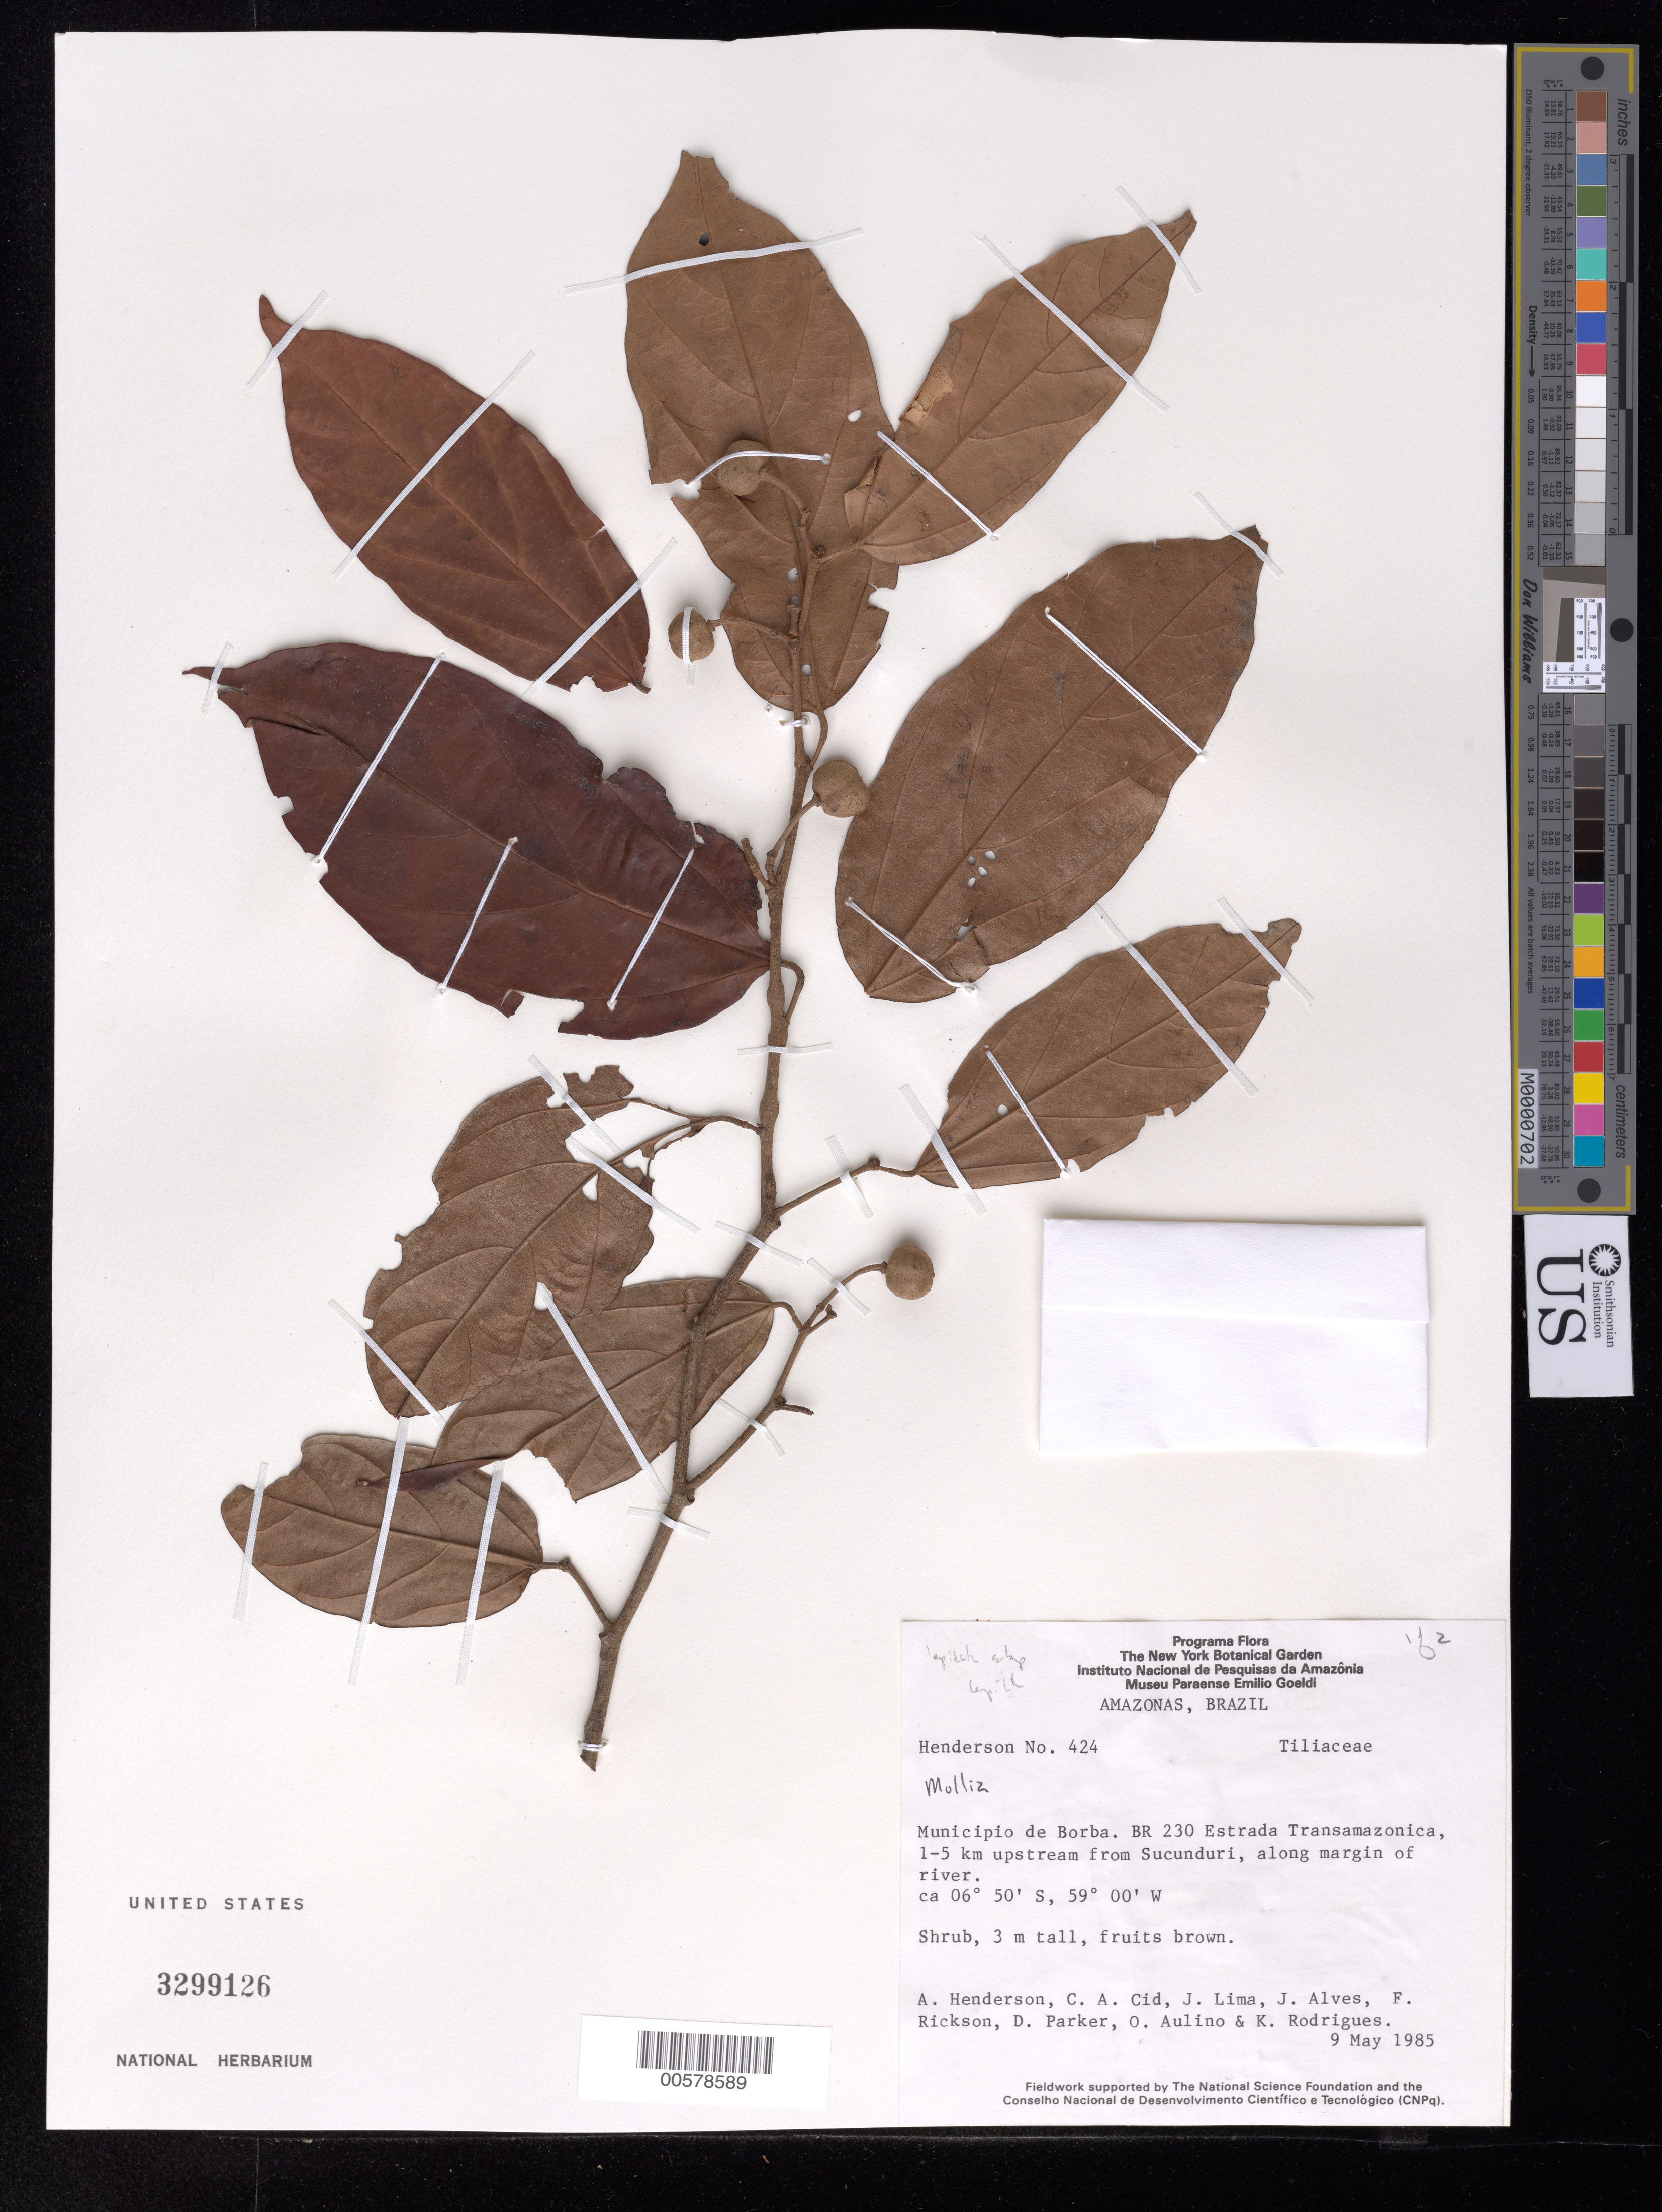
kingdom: Plantae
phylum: Tracheophyta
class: Magnoliopsida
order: Malvales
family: Malvaceae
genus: Mollia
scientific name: Mollia sphaerocarpa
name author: Gleason ex Record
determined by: Dorr, Laurence J., Curator (BOT), Smithsonian Institution - National Museum of Natural History (UNITED STATES)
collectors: A. J. Henderson, C. A. Cid Ferreira, J. Lima, J. Alves & F. R. Rickson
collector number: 424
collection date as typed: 09 May 1985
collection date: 1985-05-09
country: Brazil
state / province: Amazonas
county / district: Borba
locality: BR 230 Estrada Transamzonica, 1-5 km upstream from Sucunduri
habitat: Along margin of river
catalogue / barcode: US 3299126